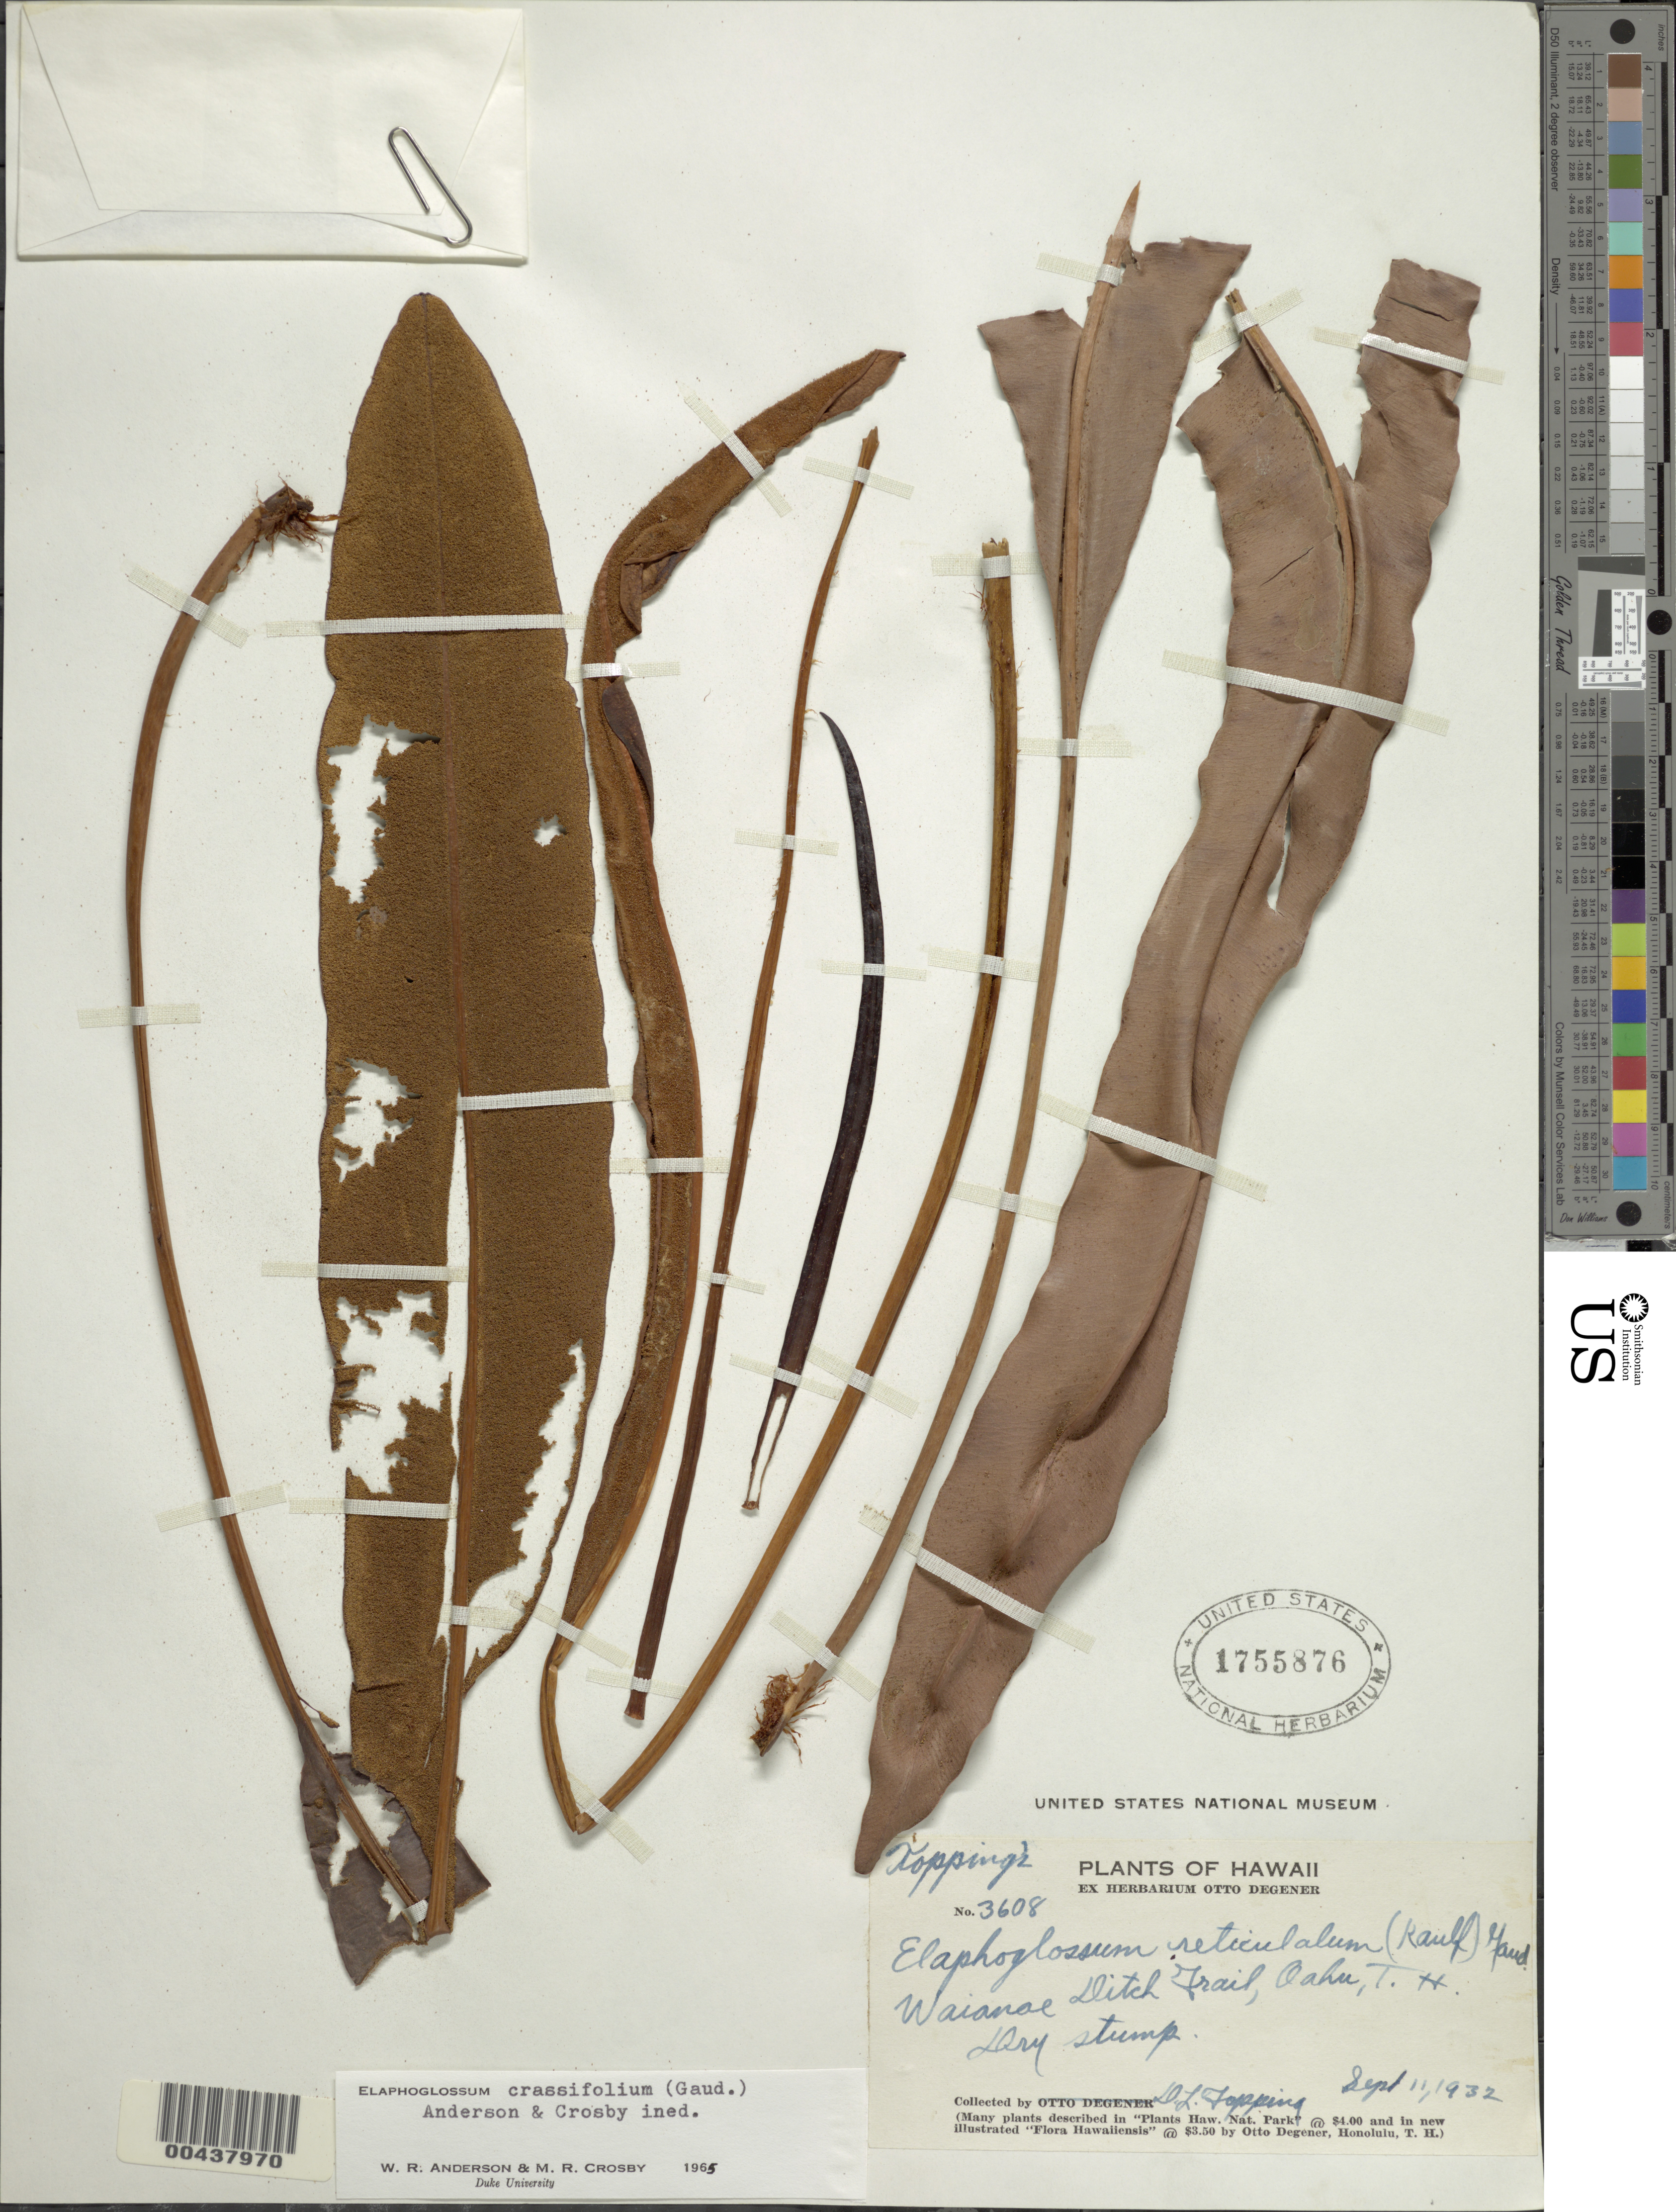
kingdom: Plantae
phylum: Tracheophyta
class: Polypodiopsida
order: Polypodiales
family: Dryopteridaceae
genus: Elaphoglossum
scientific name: Elaphoglossum crassifolium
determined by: Anderson, W. R.; Crosby, M.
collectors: D. L. Topping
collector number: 3608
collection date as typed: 11 Sep 1932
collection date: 1932-09-11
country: United States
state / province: Hawaii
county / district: Honolulu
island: Oahu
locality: Waianae Ditch Trail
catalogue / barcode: US 1755876